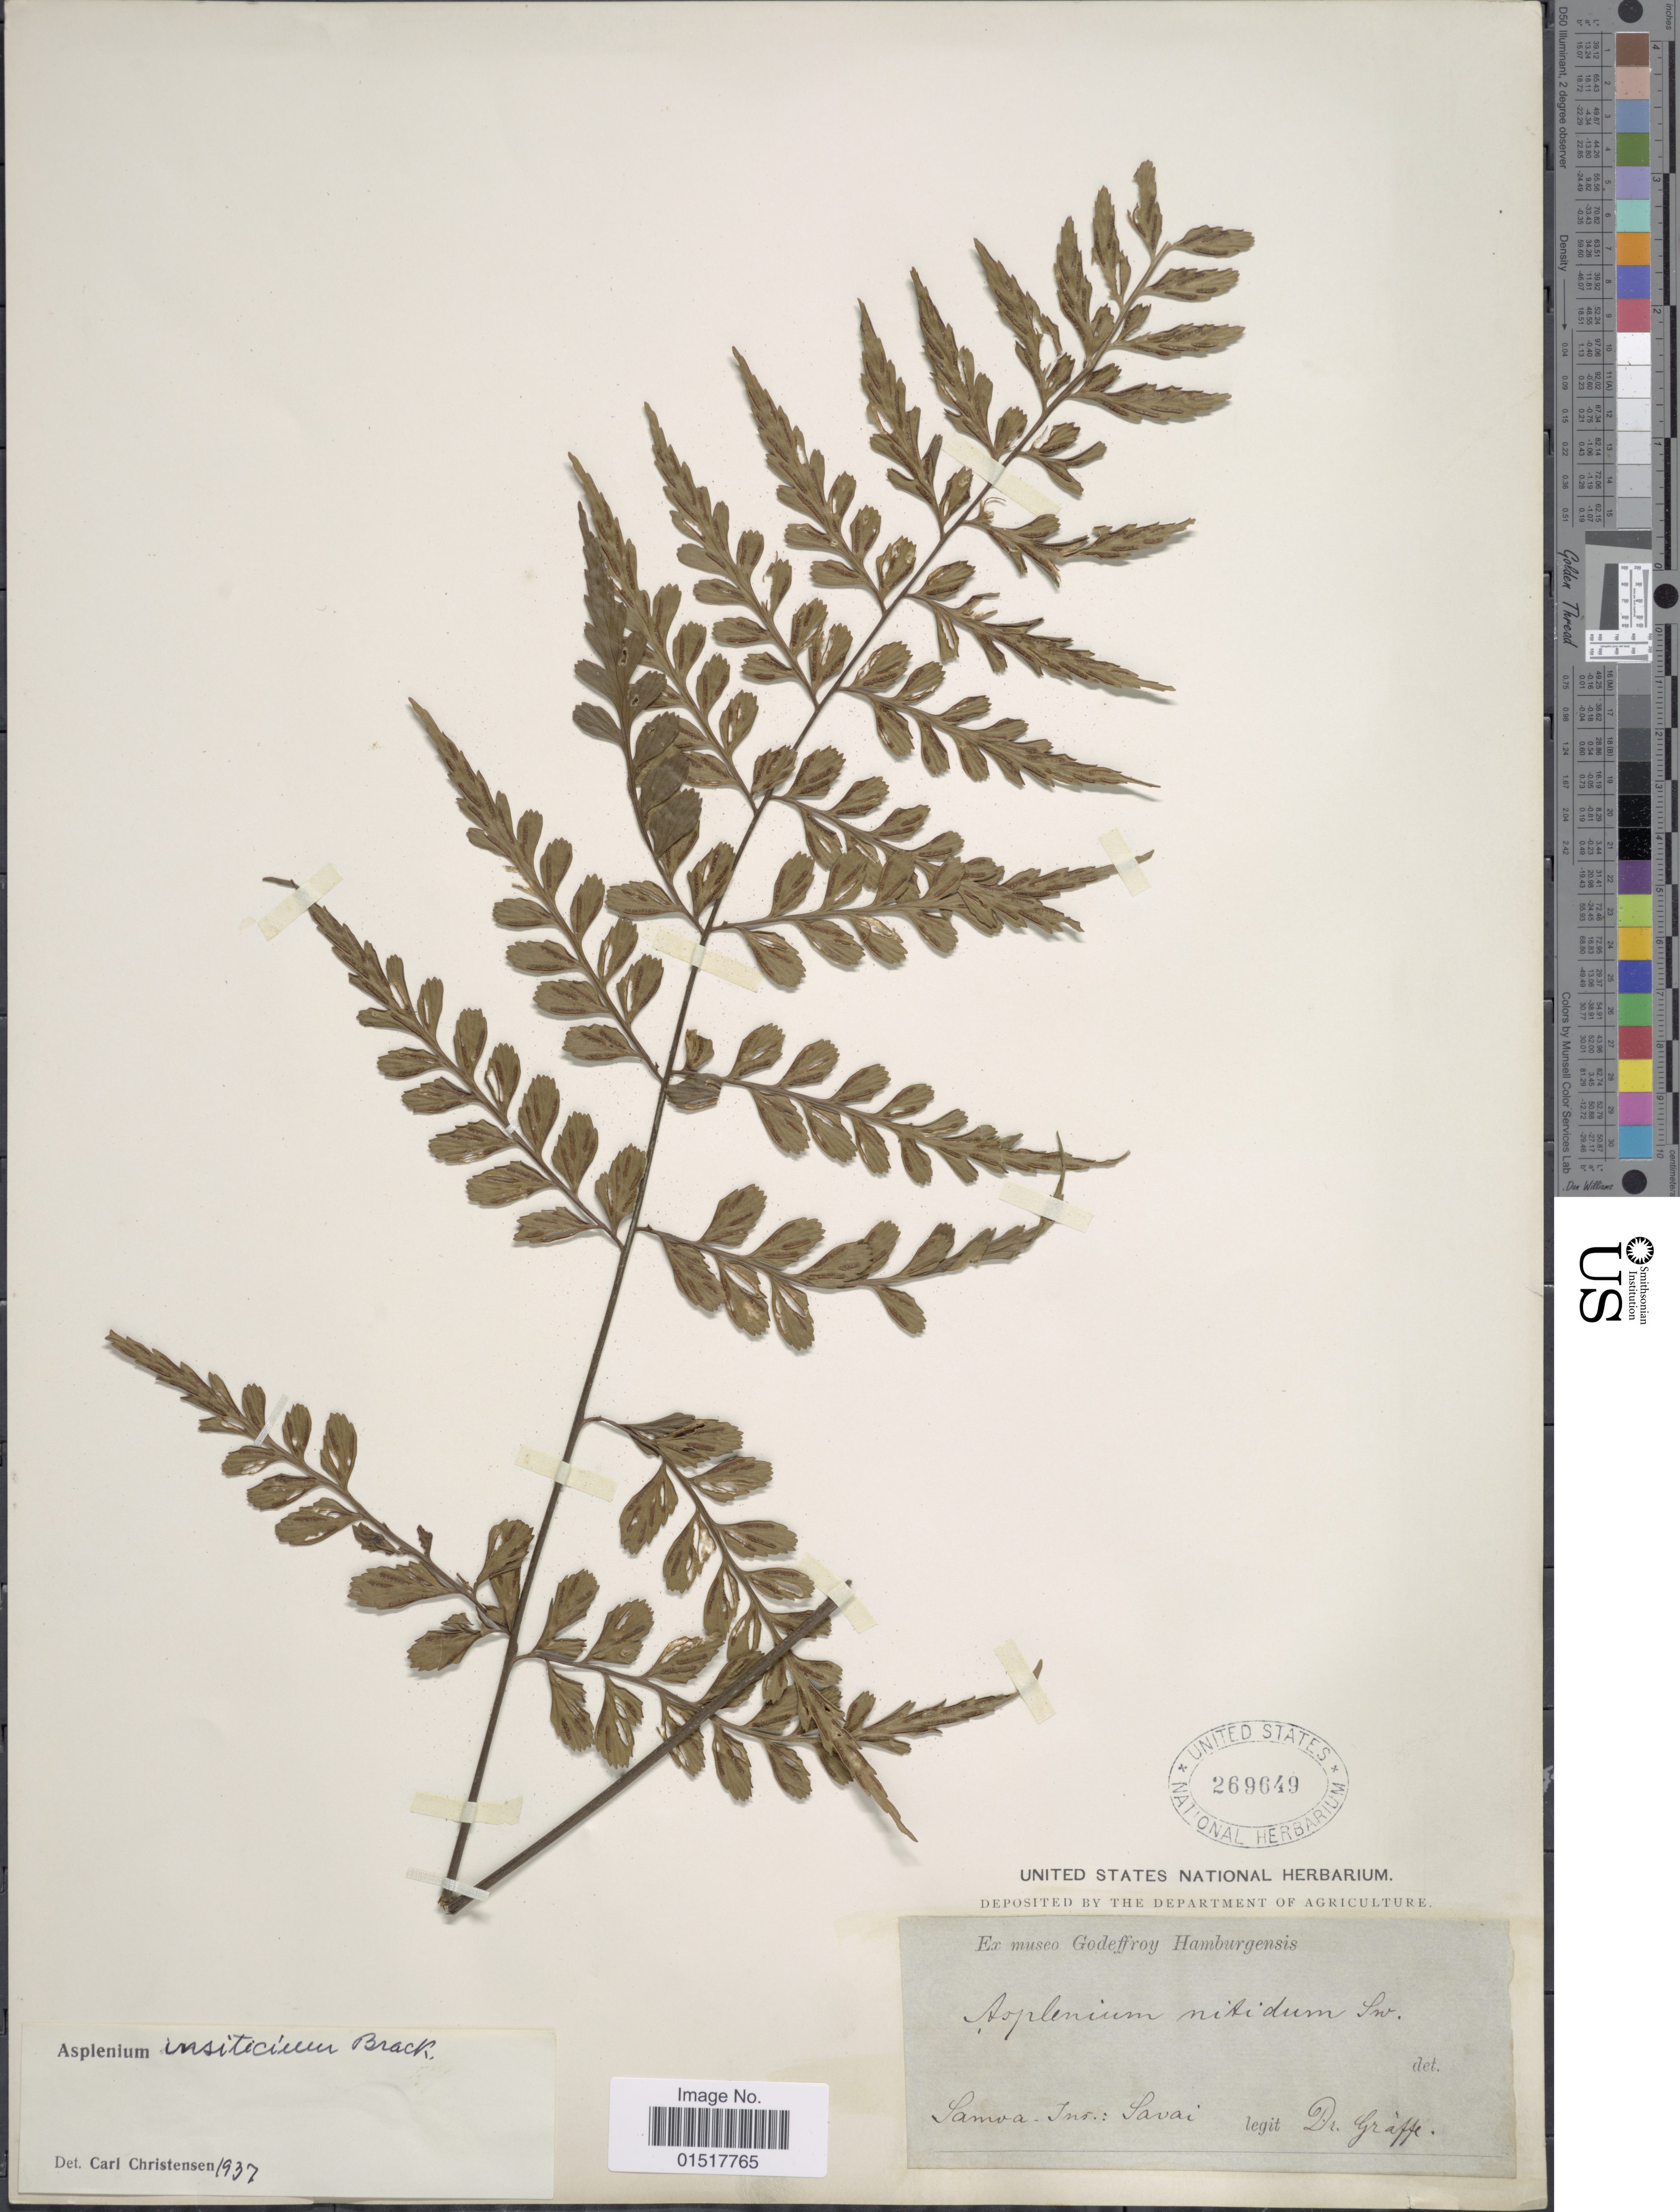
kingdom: Plantae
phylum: Tracheophyta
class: Polypodiopsida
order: Polypodiales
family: Aspleniaceae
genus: Asplenium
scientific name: Asplenium insiticium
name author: Brack. in Wilkes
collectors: Graeffe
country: Samoa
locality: Samoa-Ins.: Savai.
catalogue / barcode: US 269649